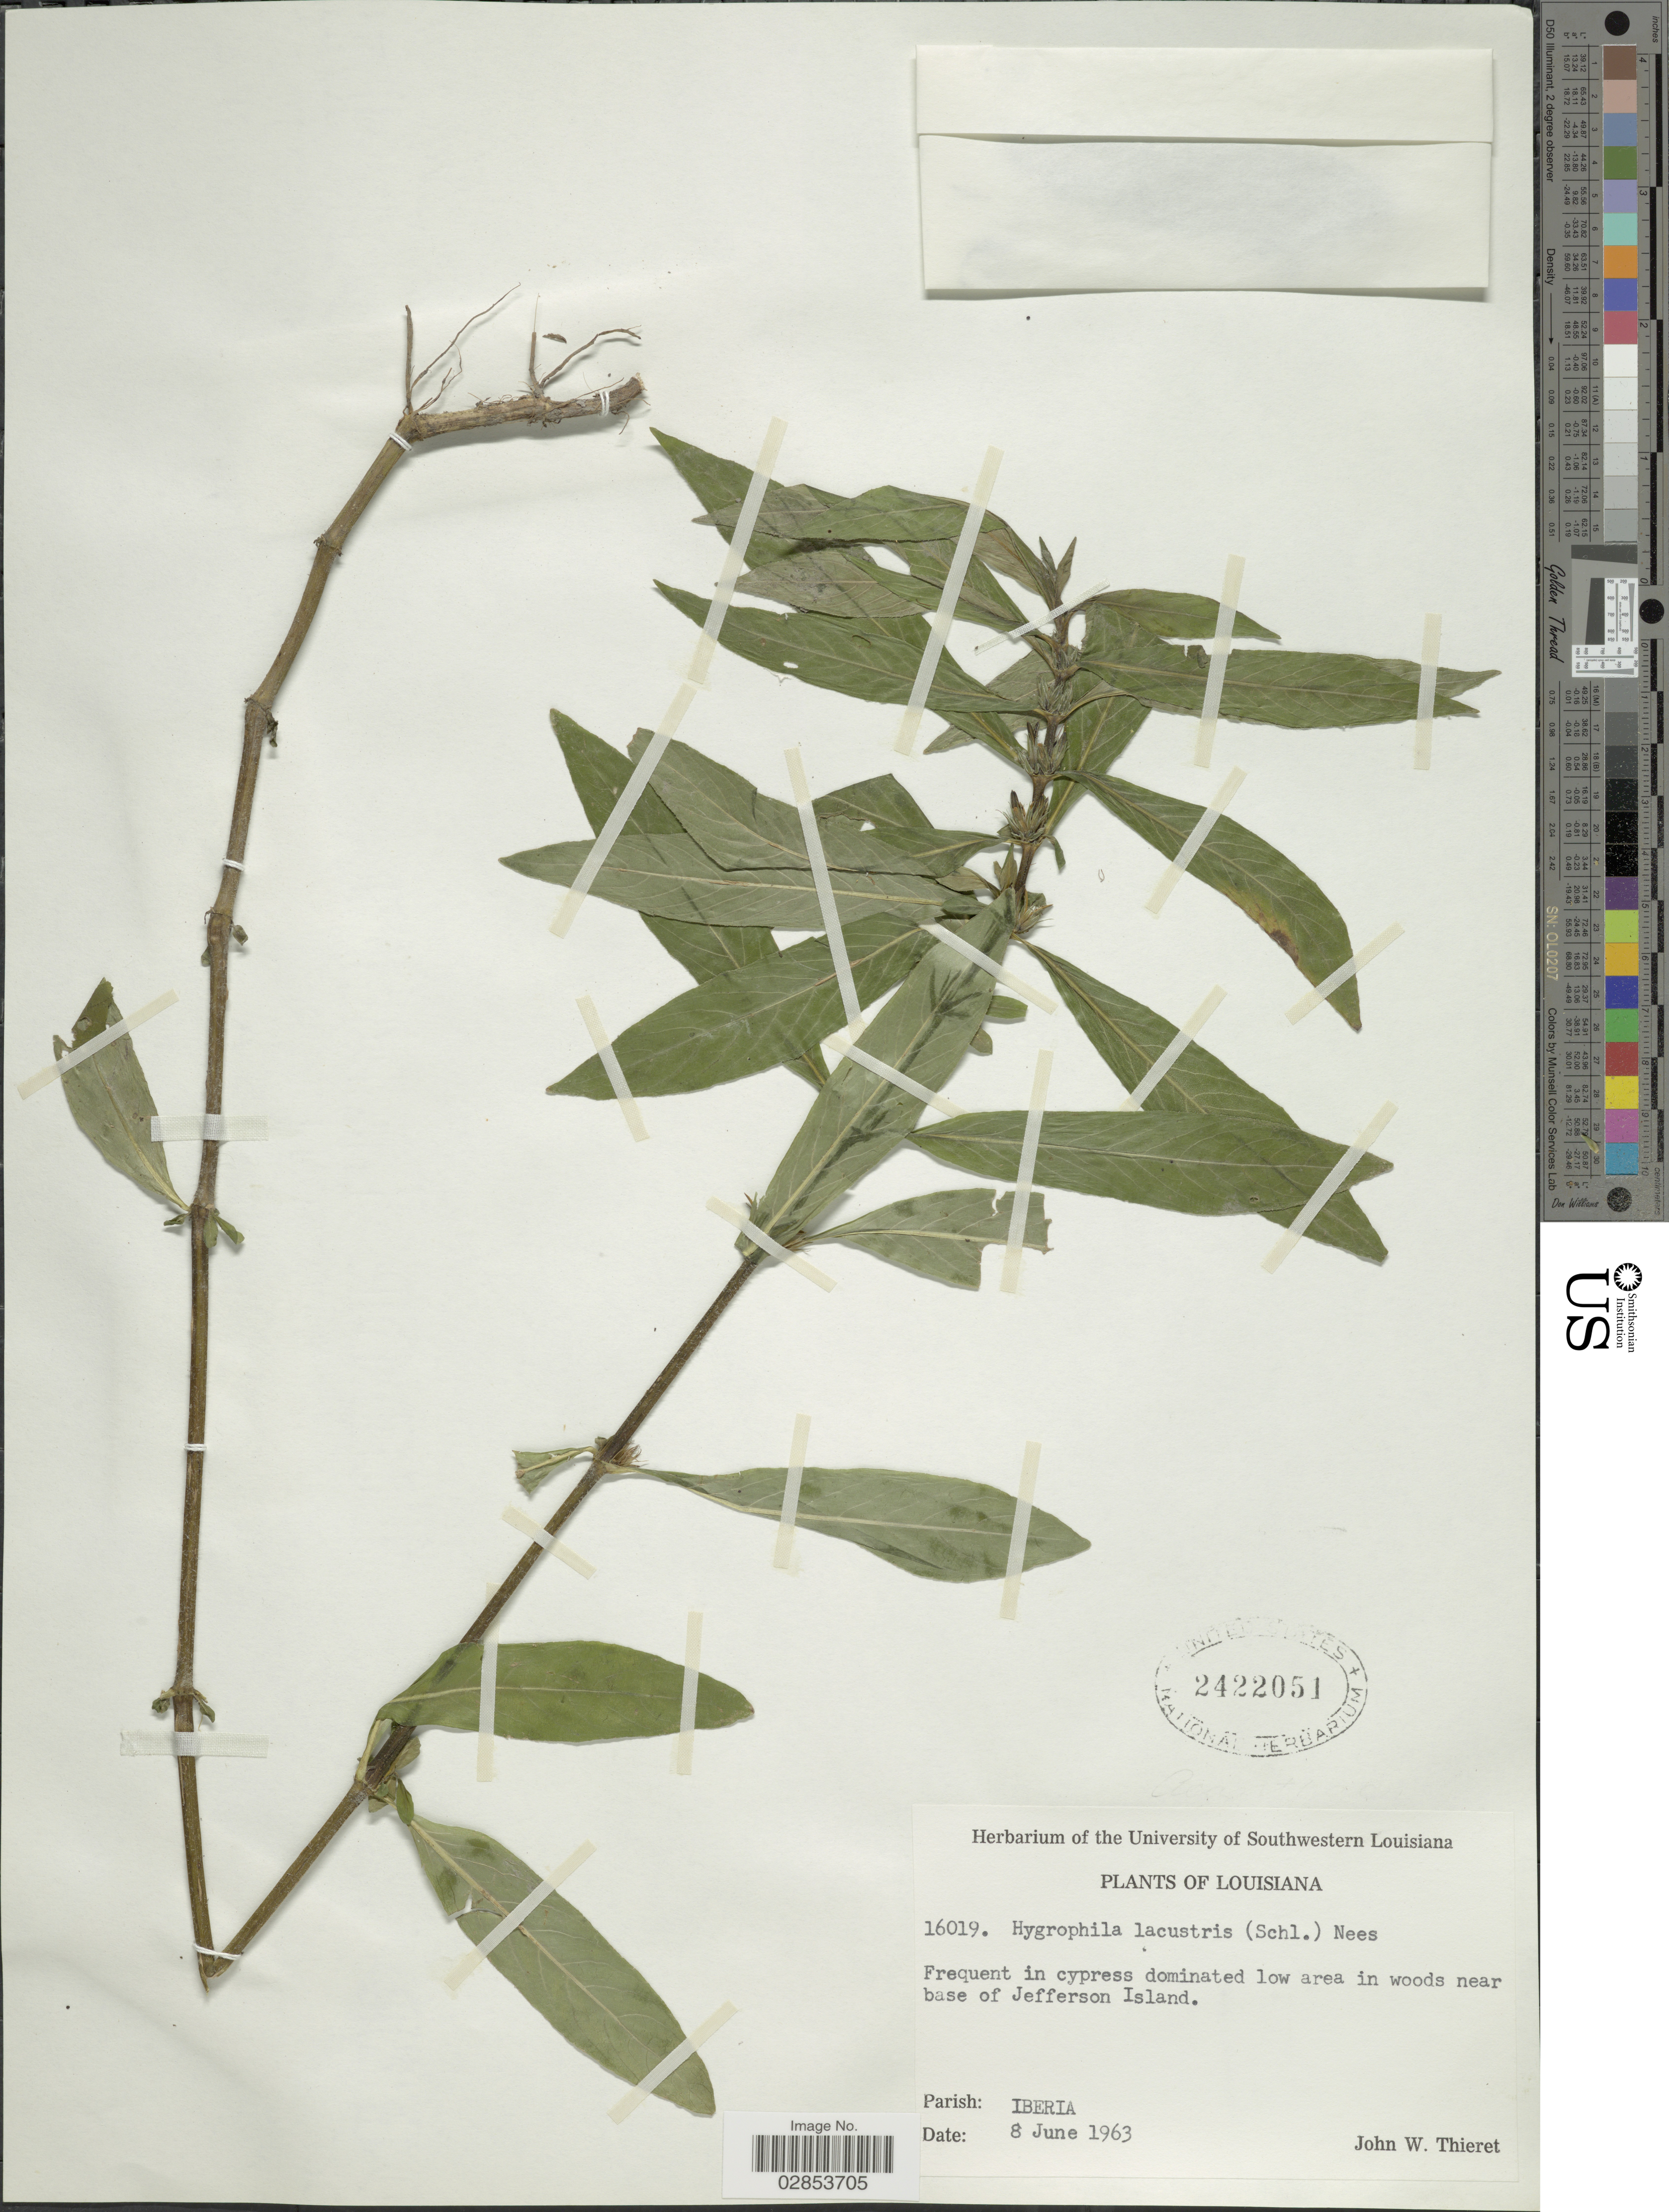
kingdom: Plantae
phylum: Tracheophyta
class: Magnoliopsida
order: Lamiales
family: Acanthaceae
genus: Hygrophila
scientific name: Hygrophila costata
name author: Nees & T. Nees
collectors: J. W. Thieret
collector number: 16019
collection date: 1963-06-08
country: United States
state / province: Louisiana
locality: Area in woods near base of Jefferson Island. Parish: Iberia.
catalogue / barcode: US 2422051